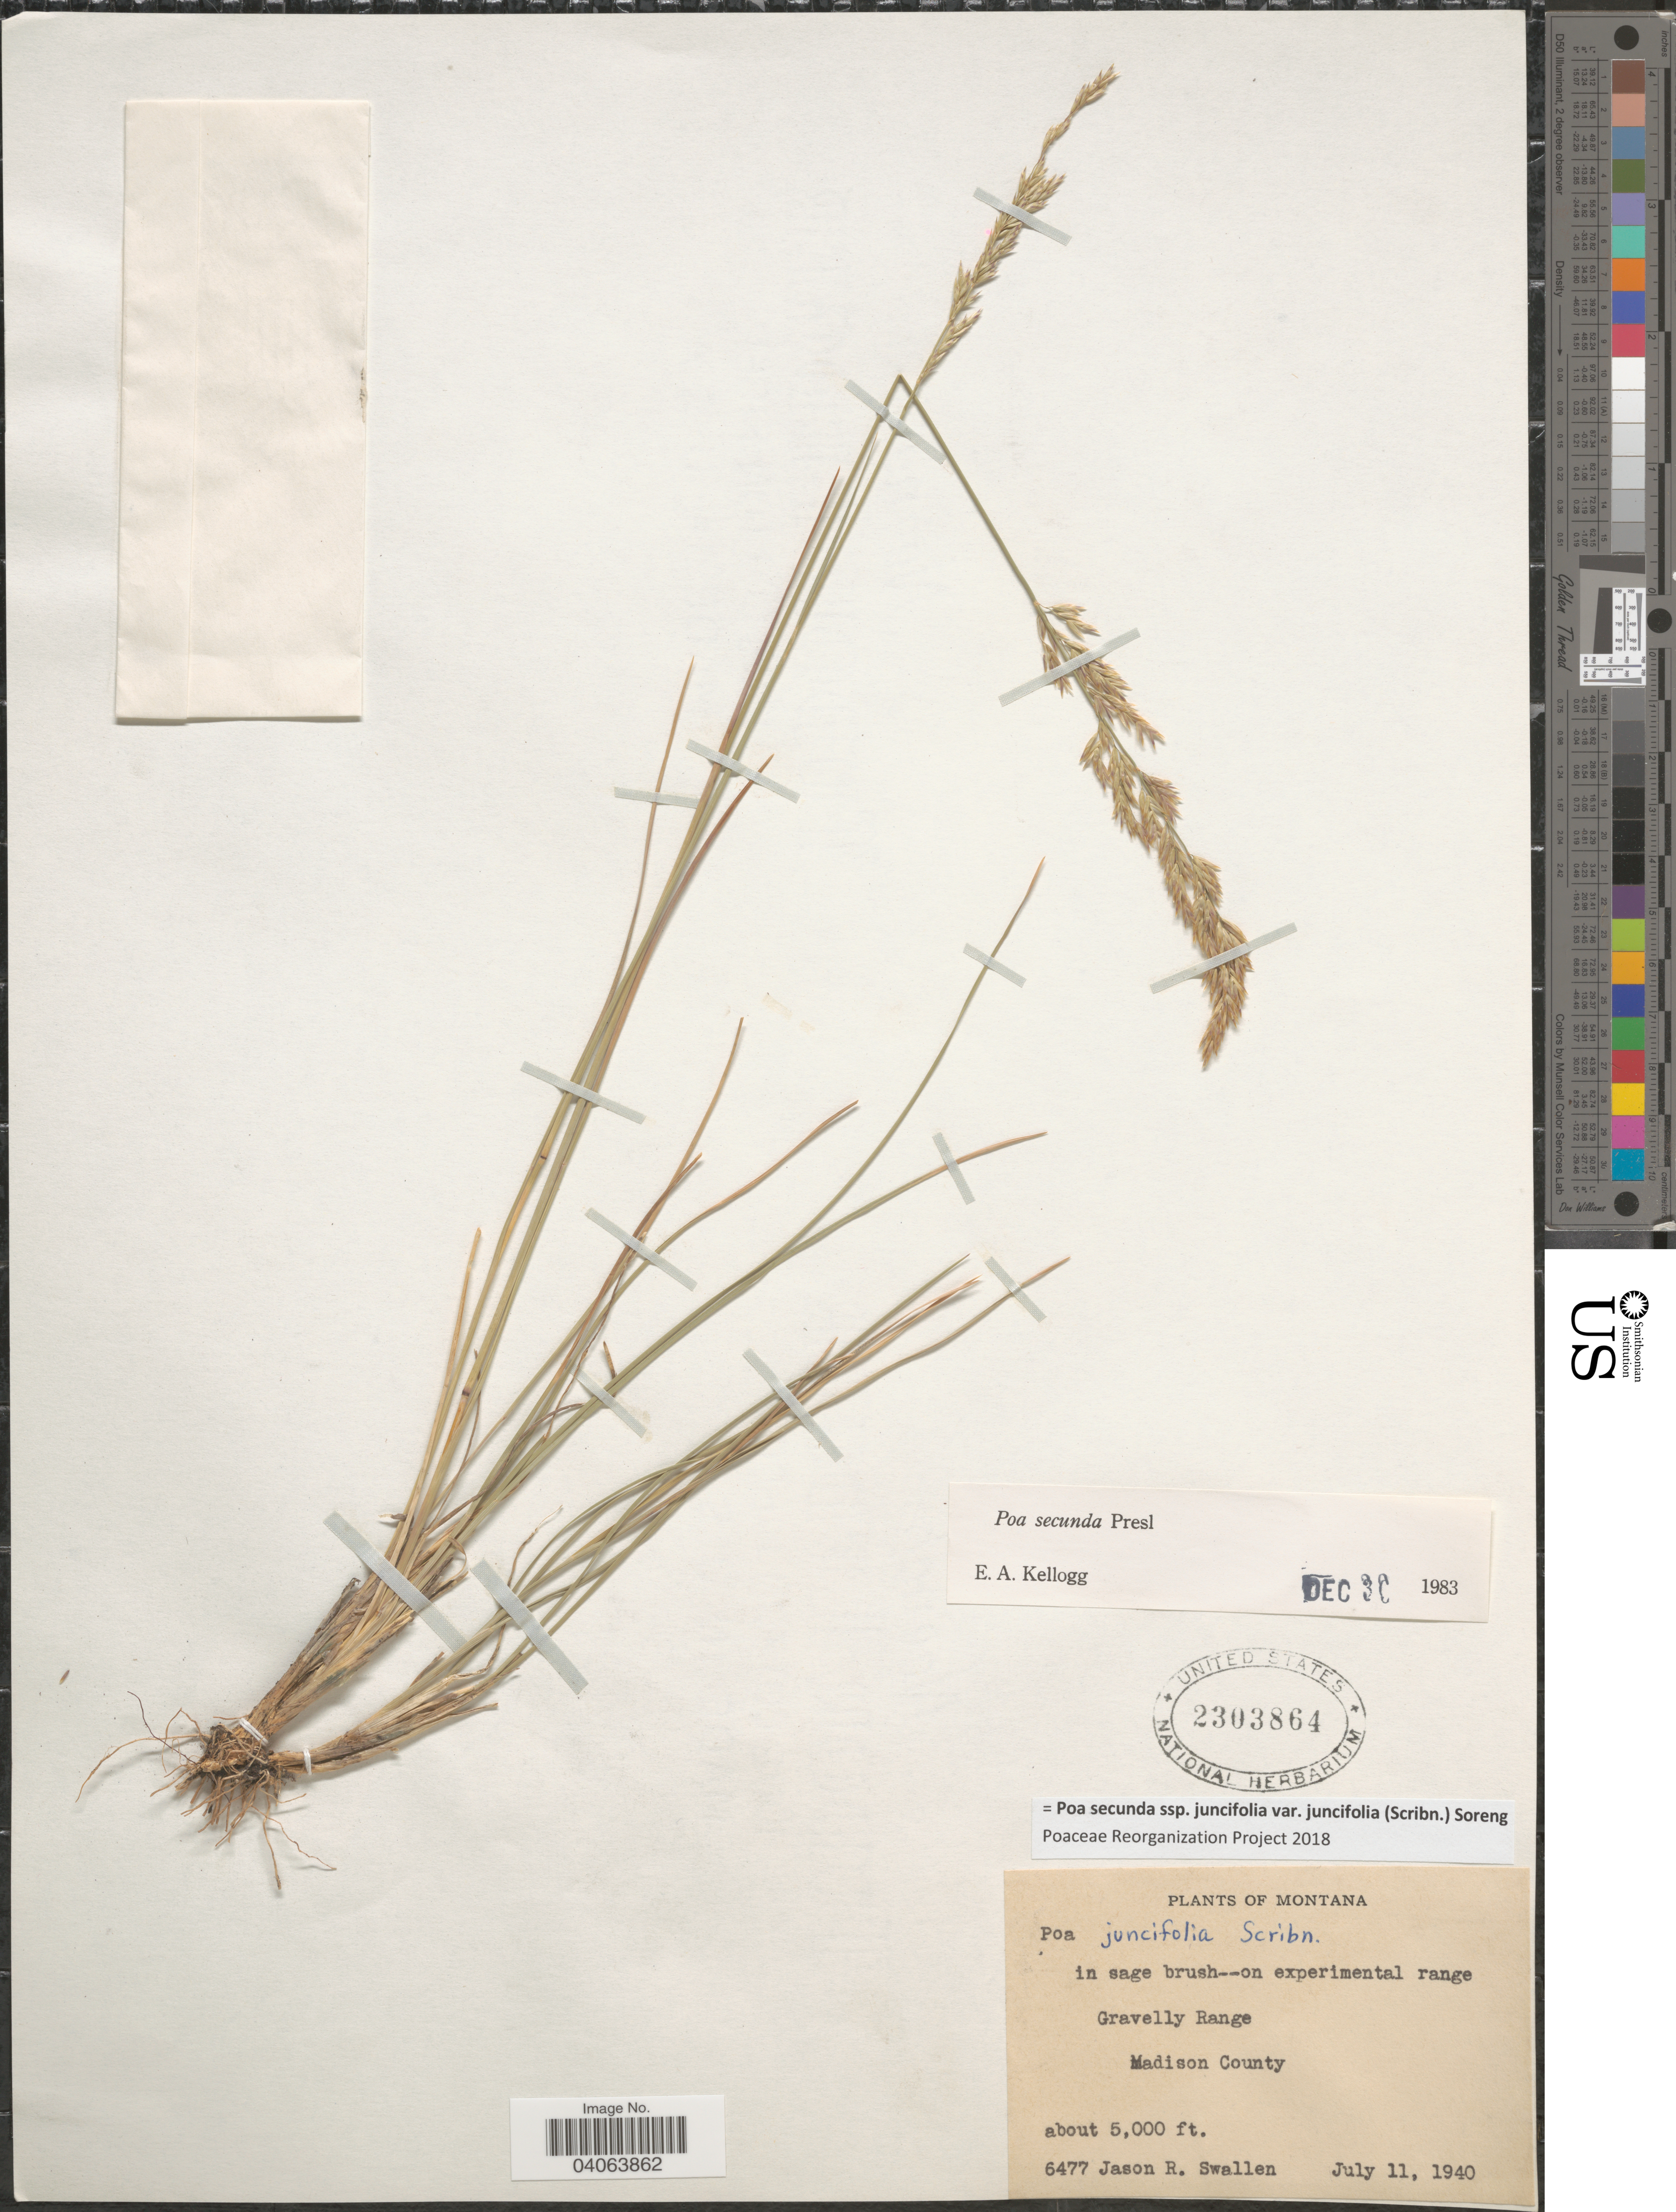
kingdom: Plantae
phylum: Tracheophyta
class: Liliopsida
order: Poales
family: Poaceae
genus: Poa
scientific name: Poa secunda subsp. juncifolia var. juncifolia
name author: (Scribn.) Soreng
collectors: J. R. Swallen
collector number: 6477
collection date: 1940-07-11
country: United States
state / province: Montana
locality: In sage brush--on experimental range. Gravelly Range. Madison County.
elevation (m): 1524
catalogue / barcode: US 2303864